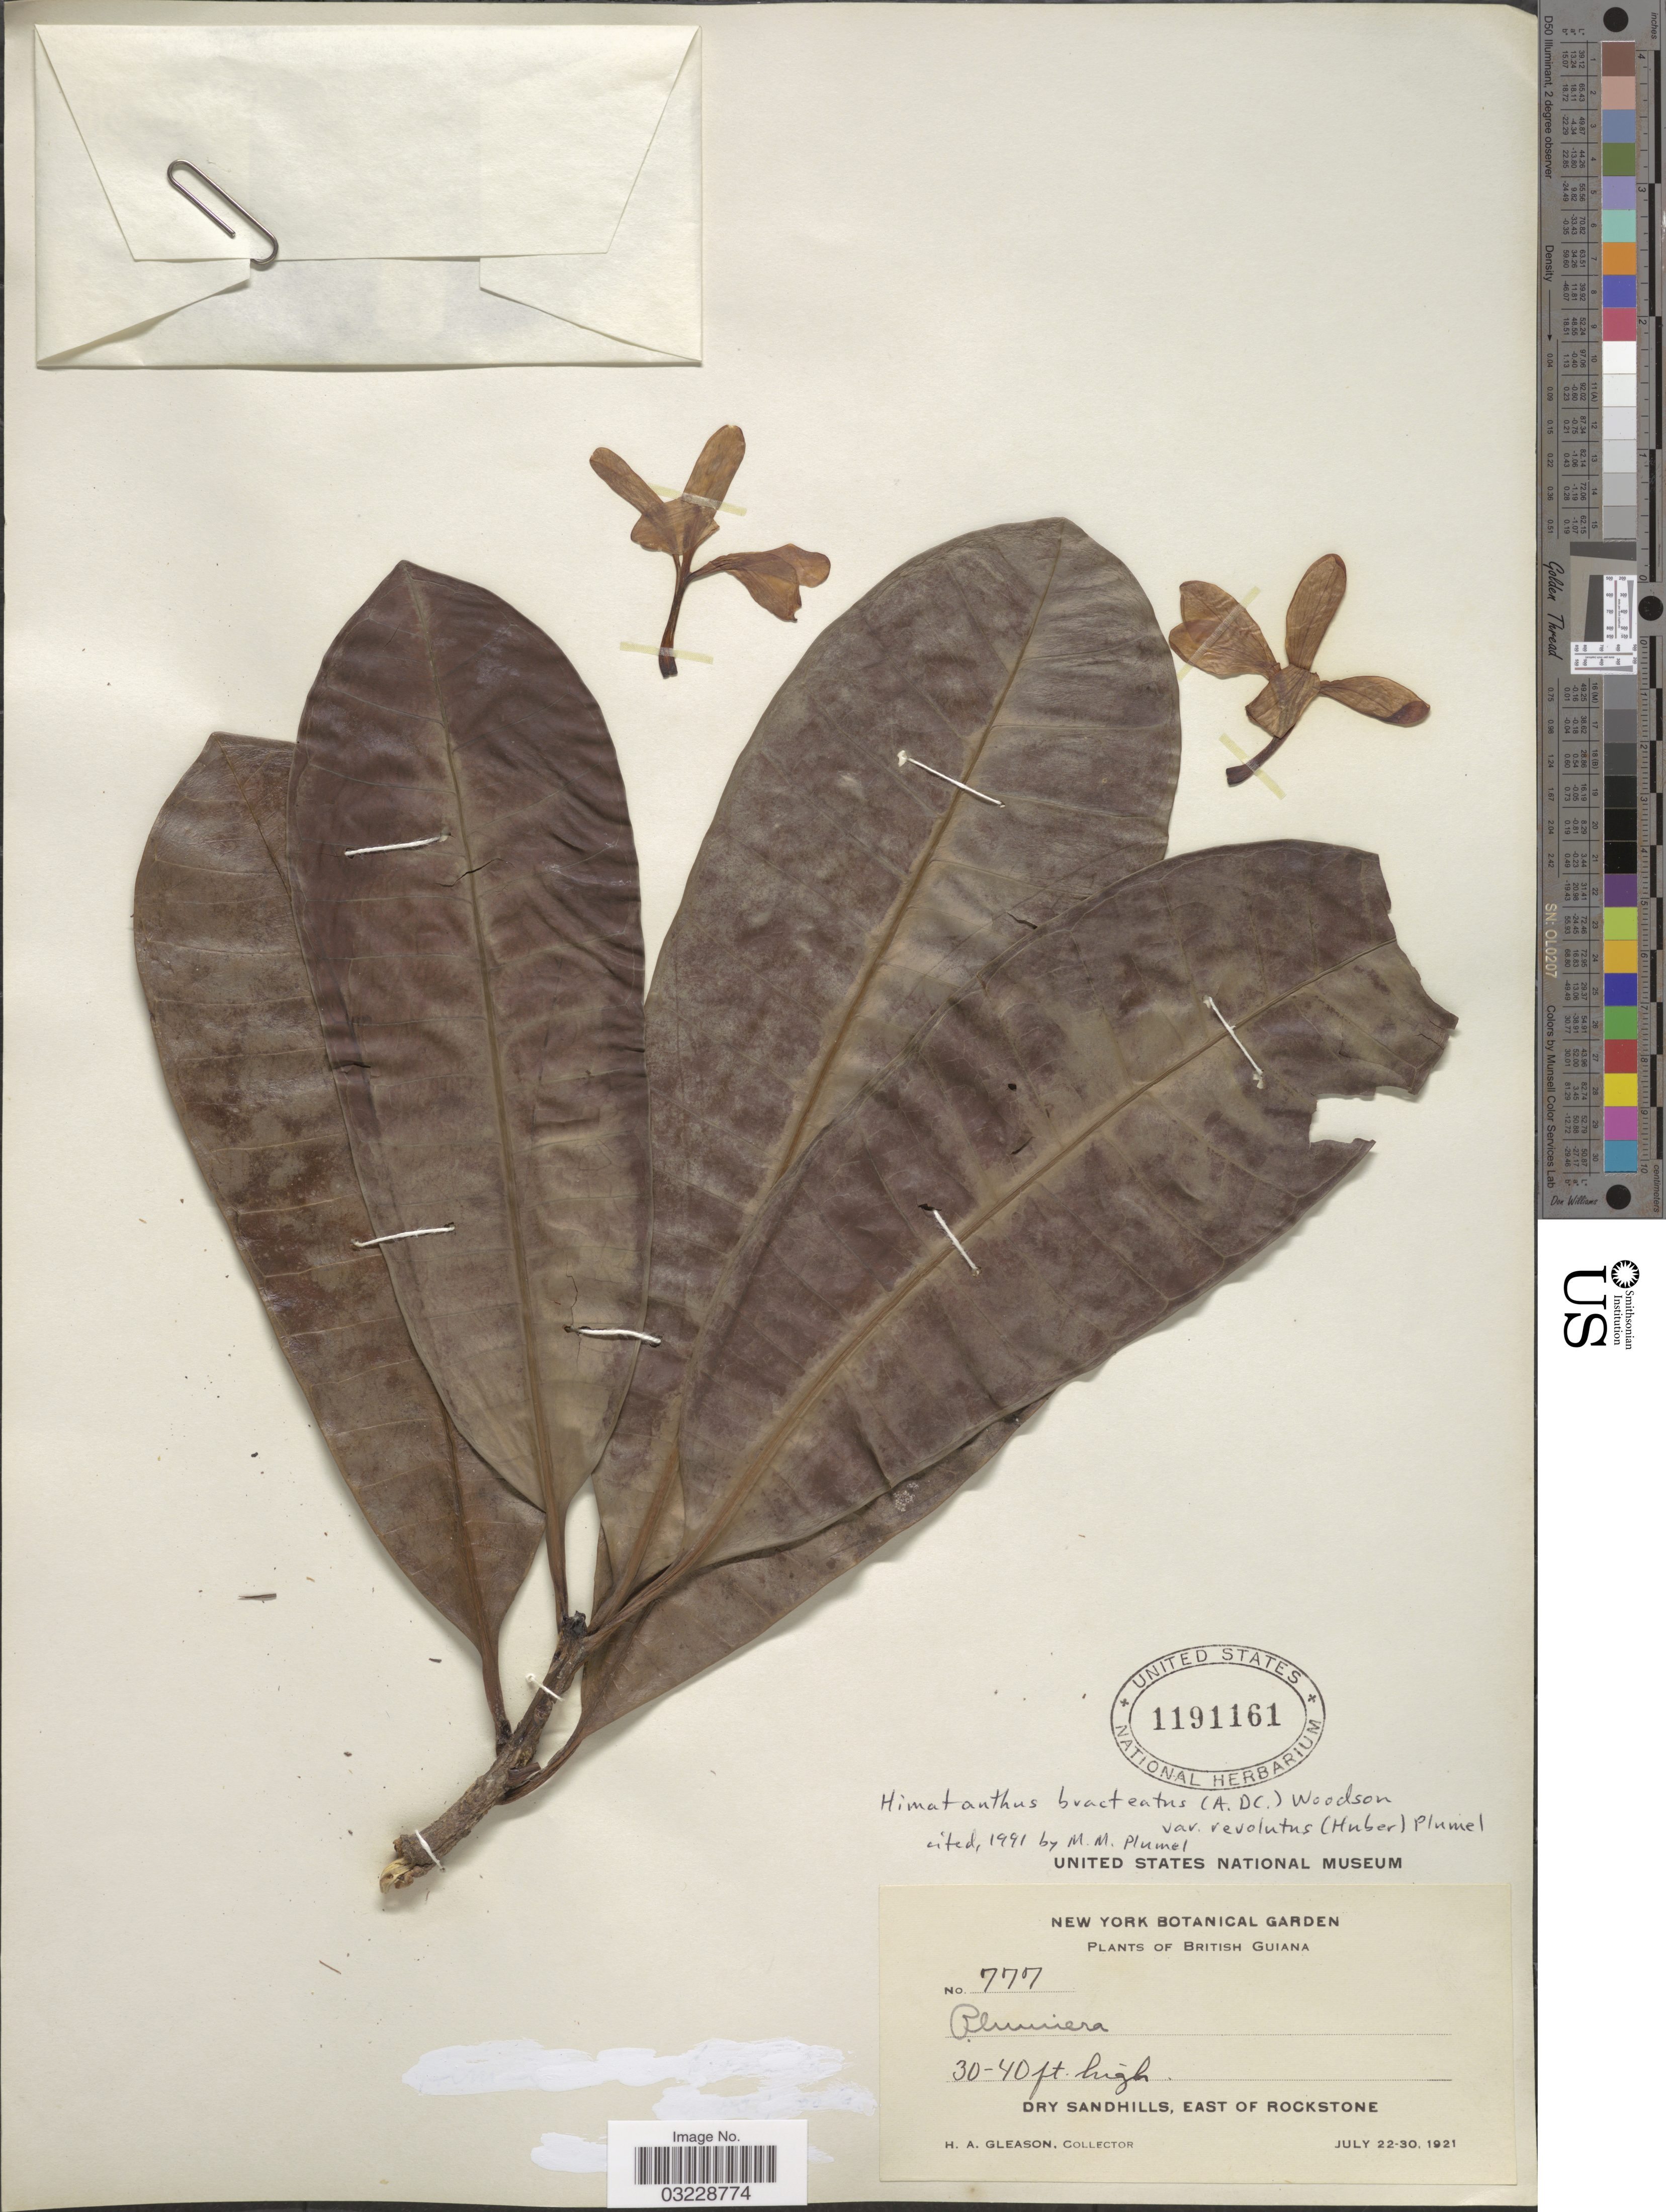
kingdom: Plantae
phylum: Tracheophyta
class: Magnoliopsida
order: Gentianales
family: Apocynaceae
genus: Himatanthus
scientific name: Himatanthus bracteatus var. revolutus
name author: (Huber) Plumel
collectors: H. A. Gleason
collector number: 777*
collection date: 1921-07-22/1921-07-30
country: Guyana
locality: British Guiana. East of Rockstone.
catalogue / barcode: US 1191161